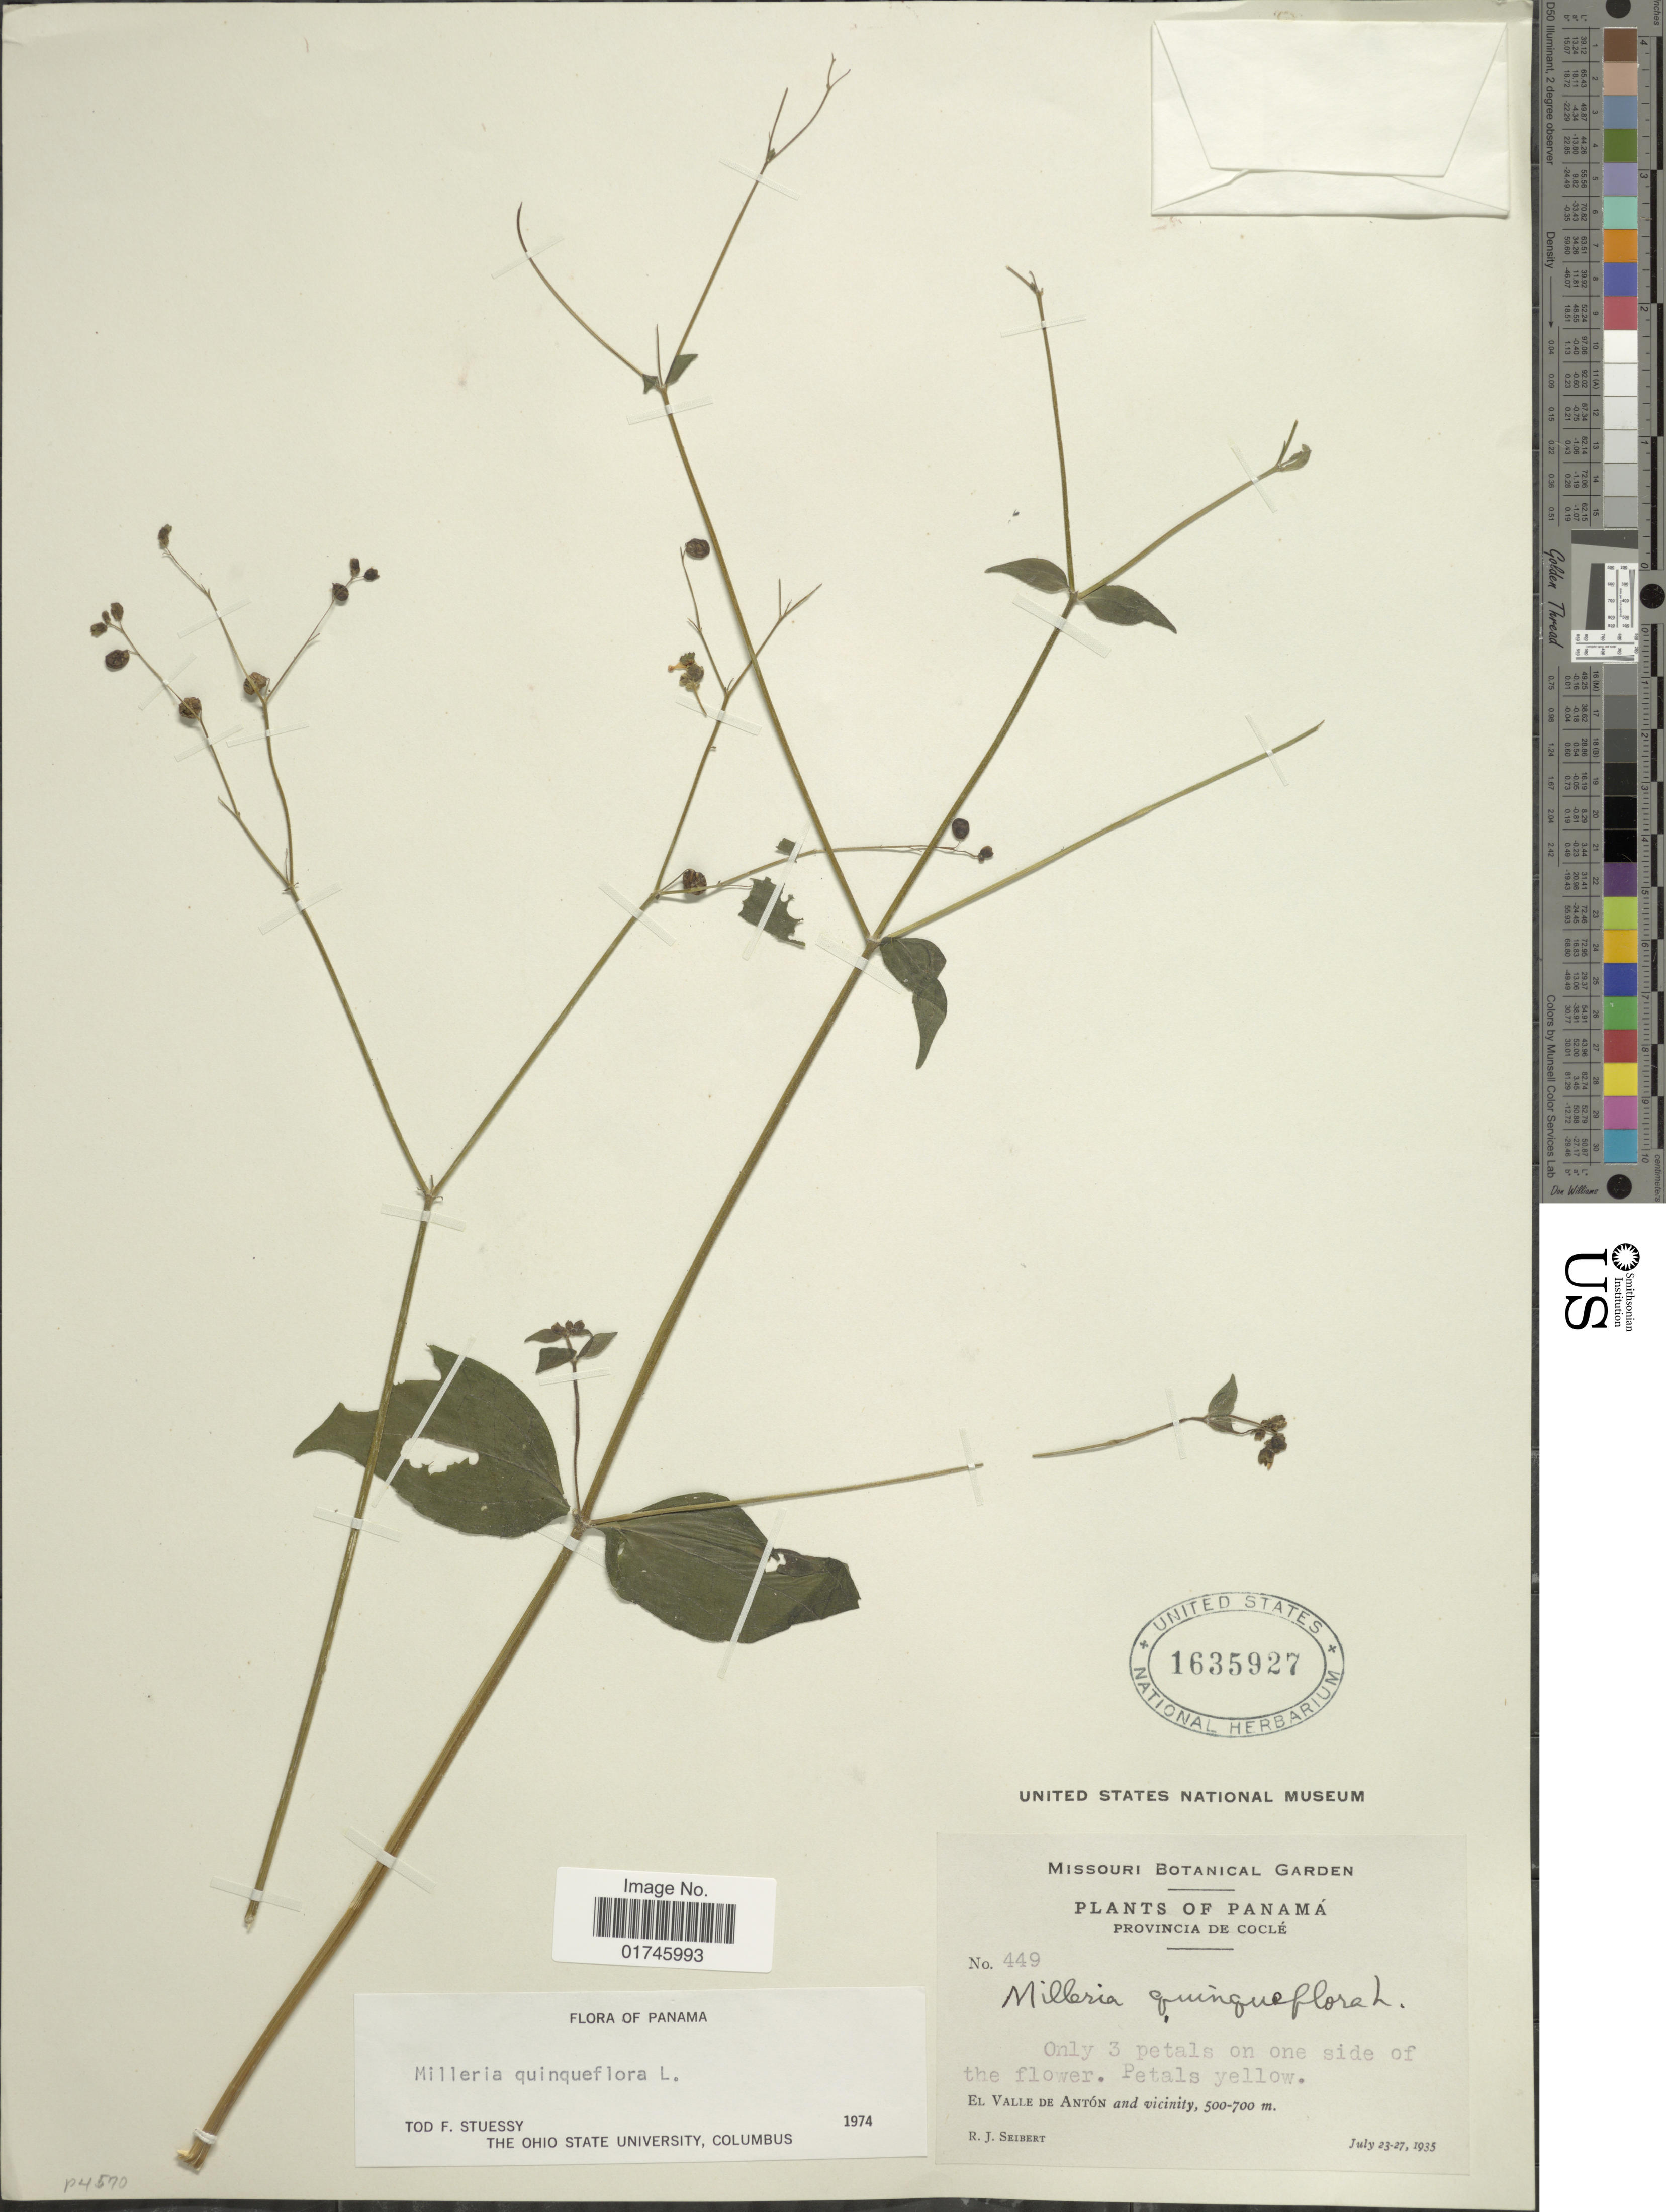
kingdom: Plantae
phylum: Tracheophyta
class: Magnoliopsida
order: Asterales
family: Asteraceae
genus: Milleria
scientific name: Milleria quinqueflora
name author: L.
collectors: R. J. Seibert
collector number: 449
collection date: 1935-07-23/1935-07-27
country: Panama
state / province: Coclé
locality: Provincia de Cocle. El Valle de Anton and vicinity.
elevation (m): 500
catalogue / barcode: US 1635927